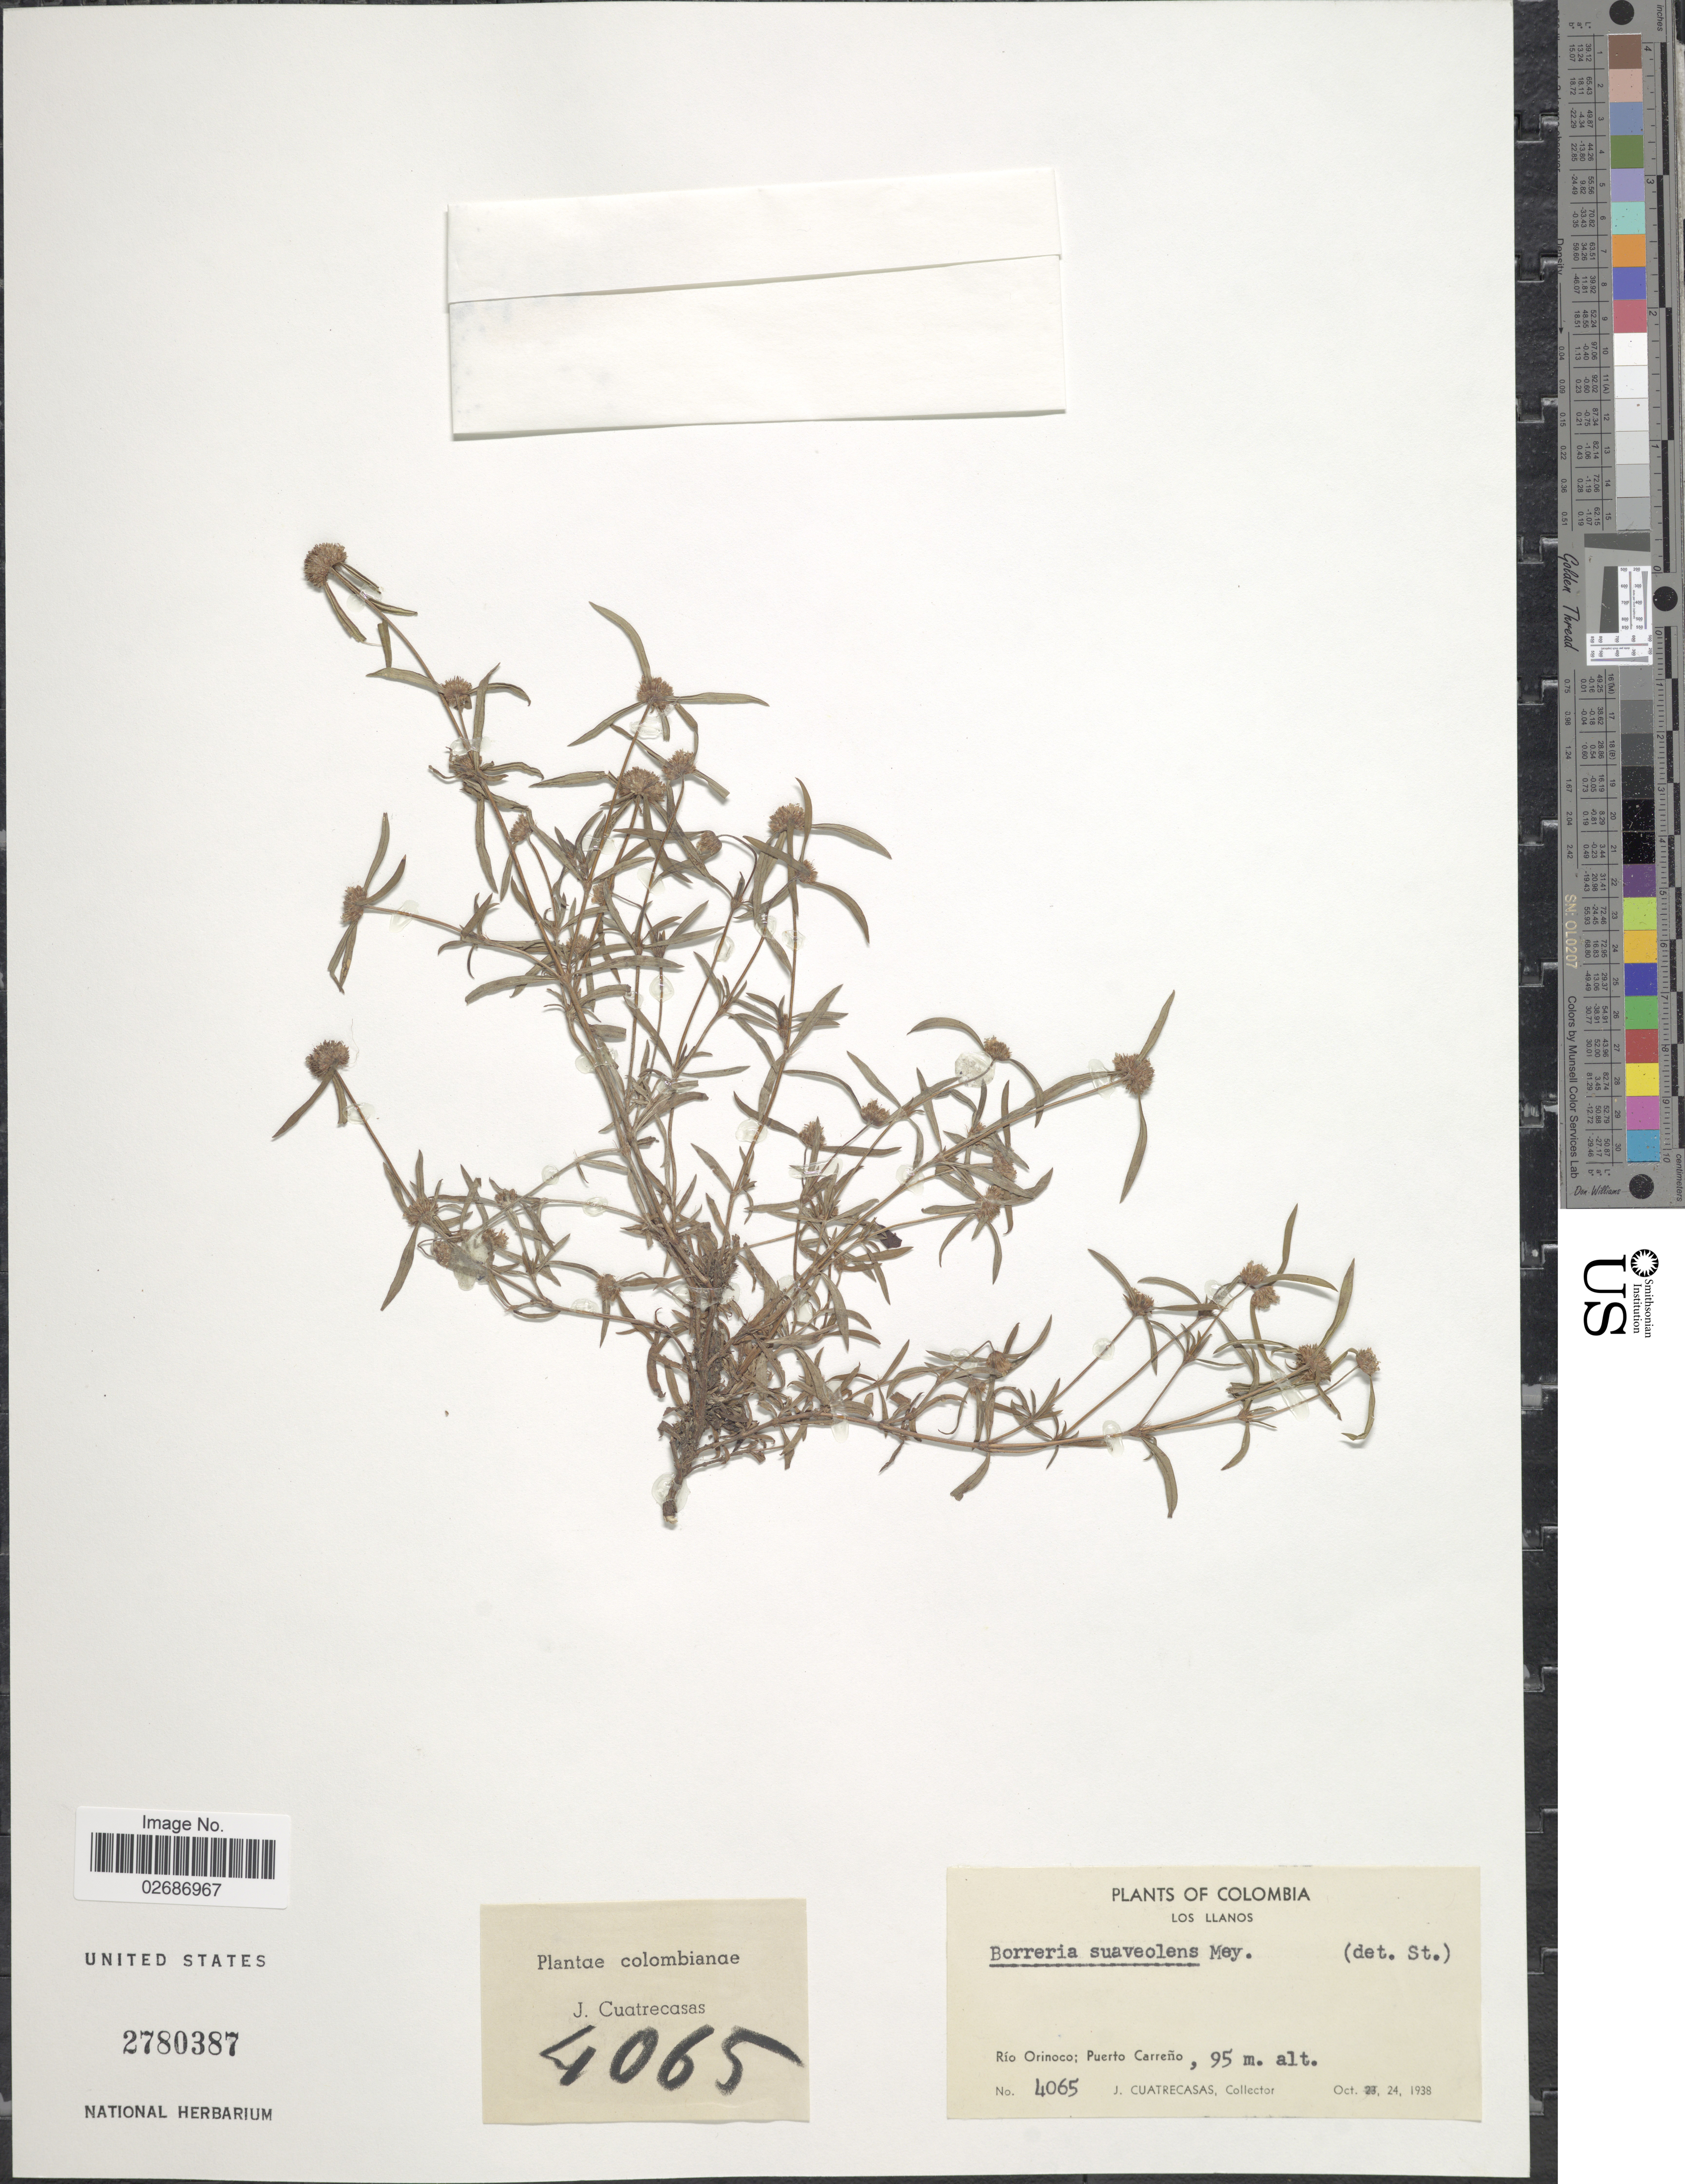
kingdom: Plantae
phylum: Tracheophyta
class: Magnoliopsida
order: Gentianales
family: Rubiaceae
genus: Borreria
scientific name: Borreria suaveolens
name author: G. Mey.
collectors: J. Cuatrecasas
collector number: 4065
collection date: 1938-10-24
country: Colombia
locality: Los Llanos, Rio Orinoco; Puerto Carreno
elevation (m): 95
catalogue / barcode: US 2780387